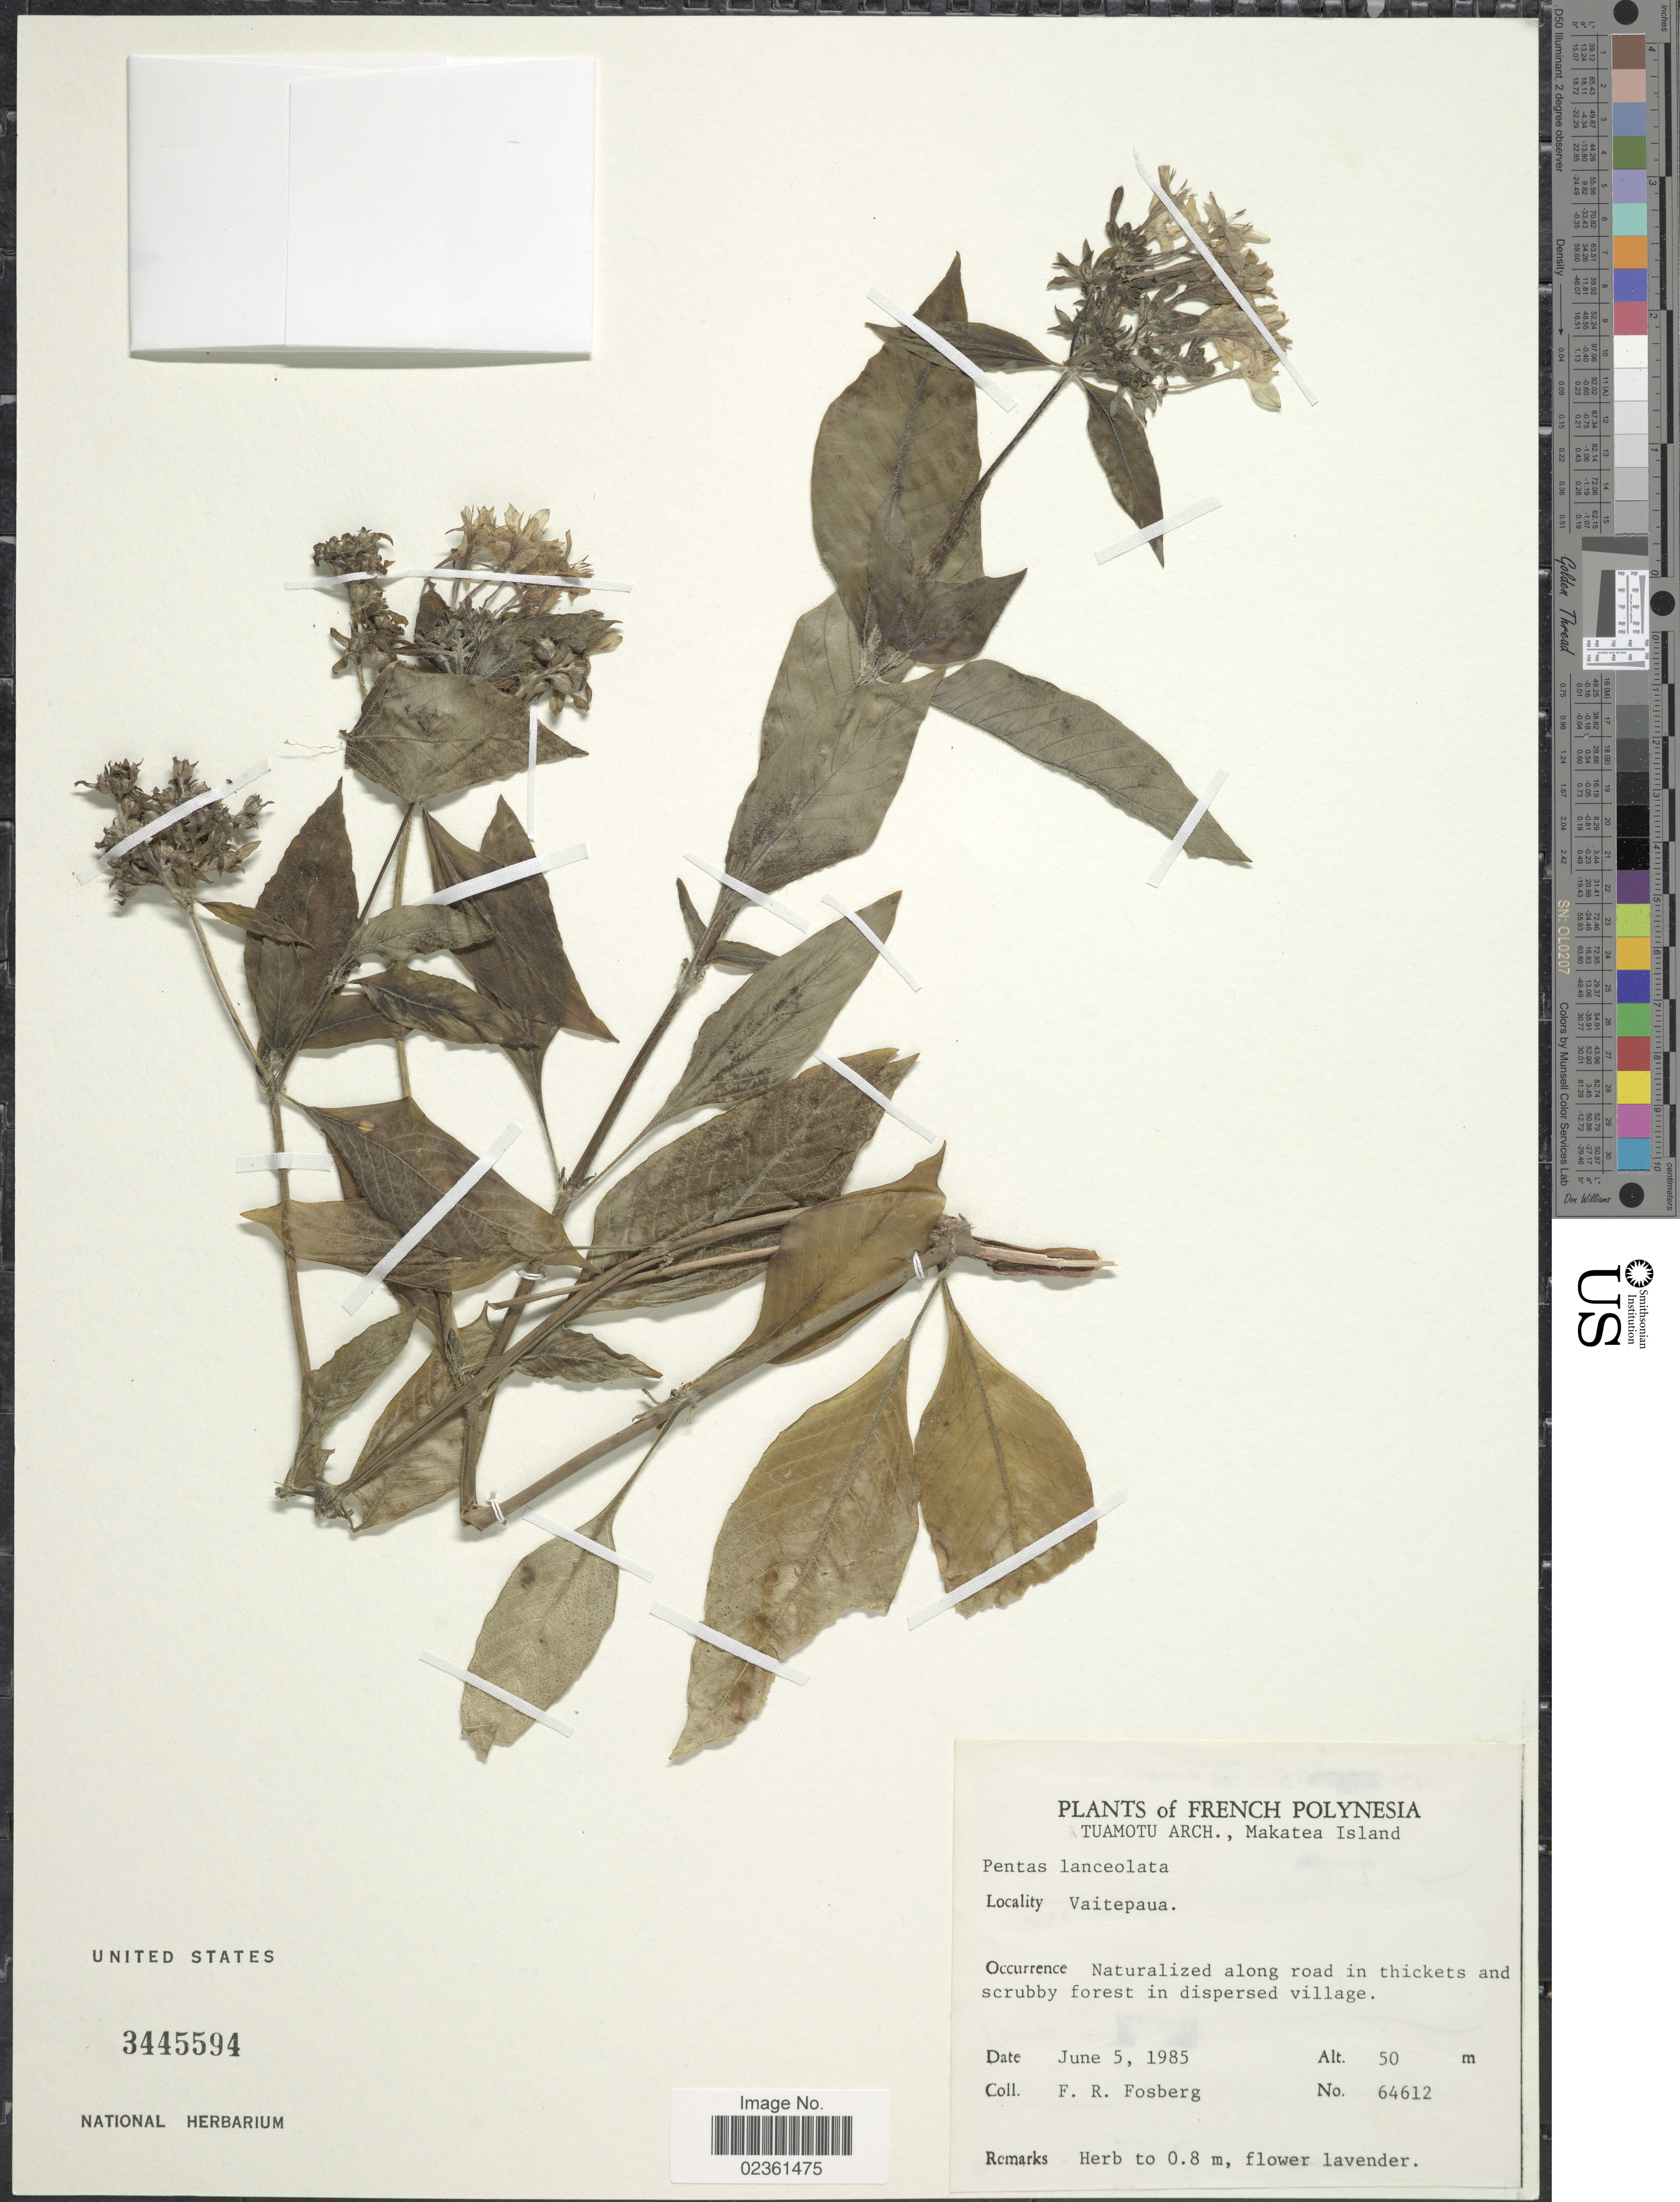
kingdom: Plantae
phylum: Tracheophyta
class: Magnoliopsida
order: Gentianales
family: Rubiaceae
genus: Pentas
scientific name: Pentas lanceolata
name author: (Forssk.) Deflers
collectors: F. R. Fosberg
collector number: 64612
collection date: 1985-06-05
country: French Polynesia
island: Makatea [Aurora]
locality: Tuamotu Arch., Makatea Island, Vaitepaua, naturalized along road in thickets and scrubby forest in dispersed village.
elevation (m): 50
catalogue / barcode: US 3445594